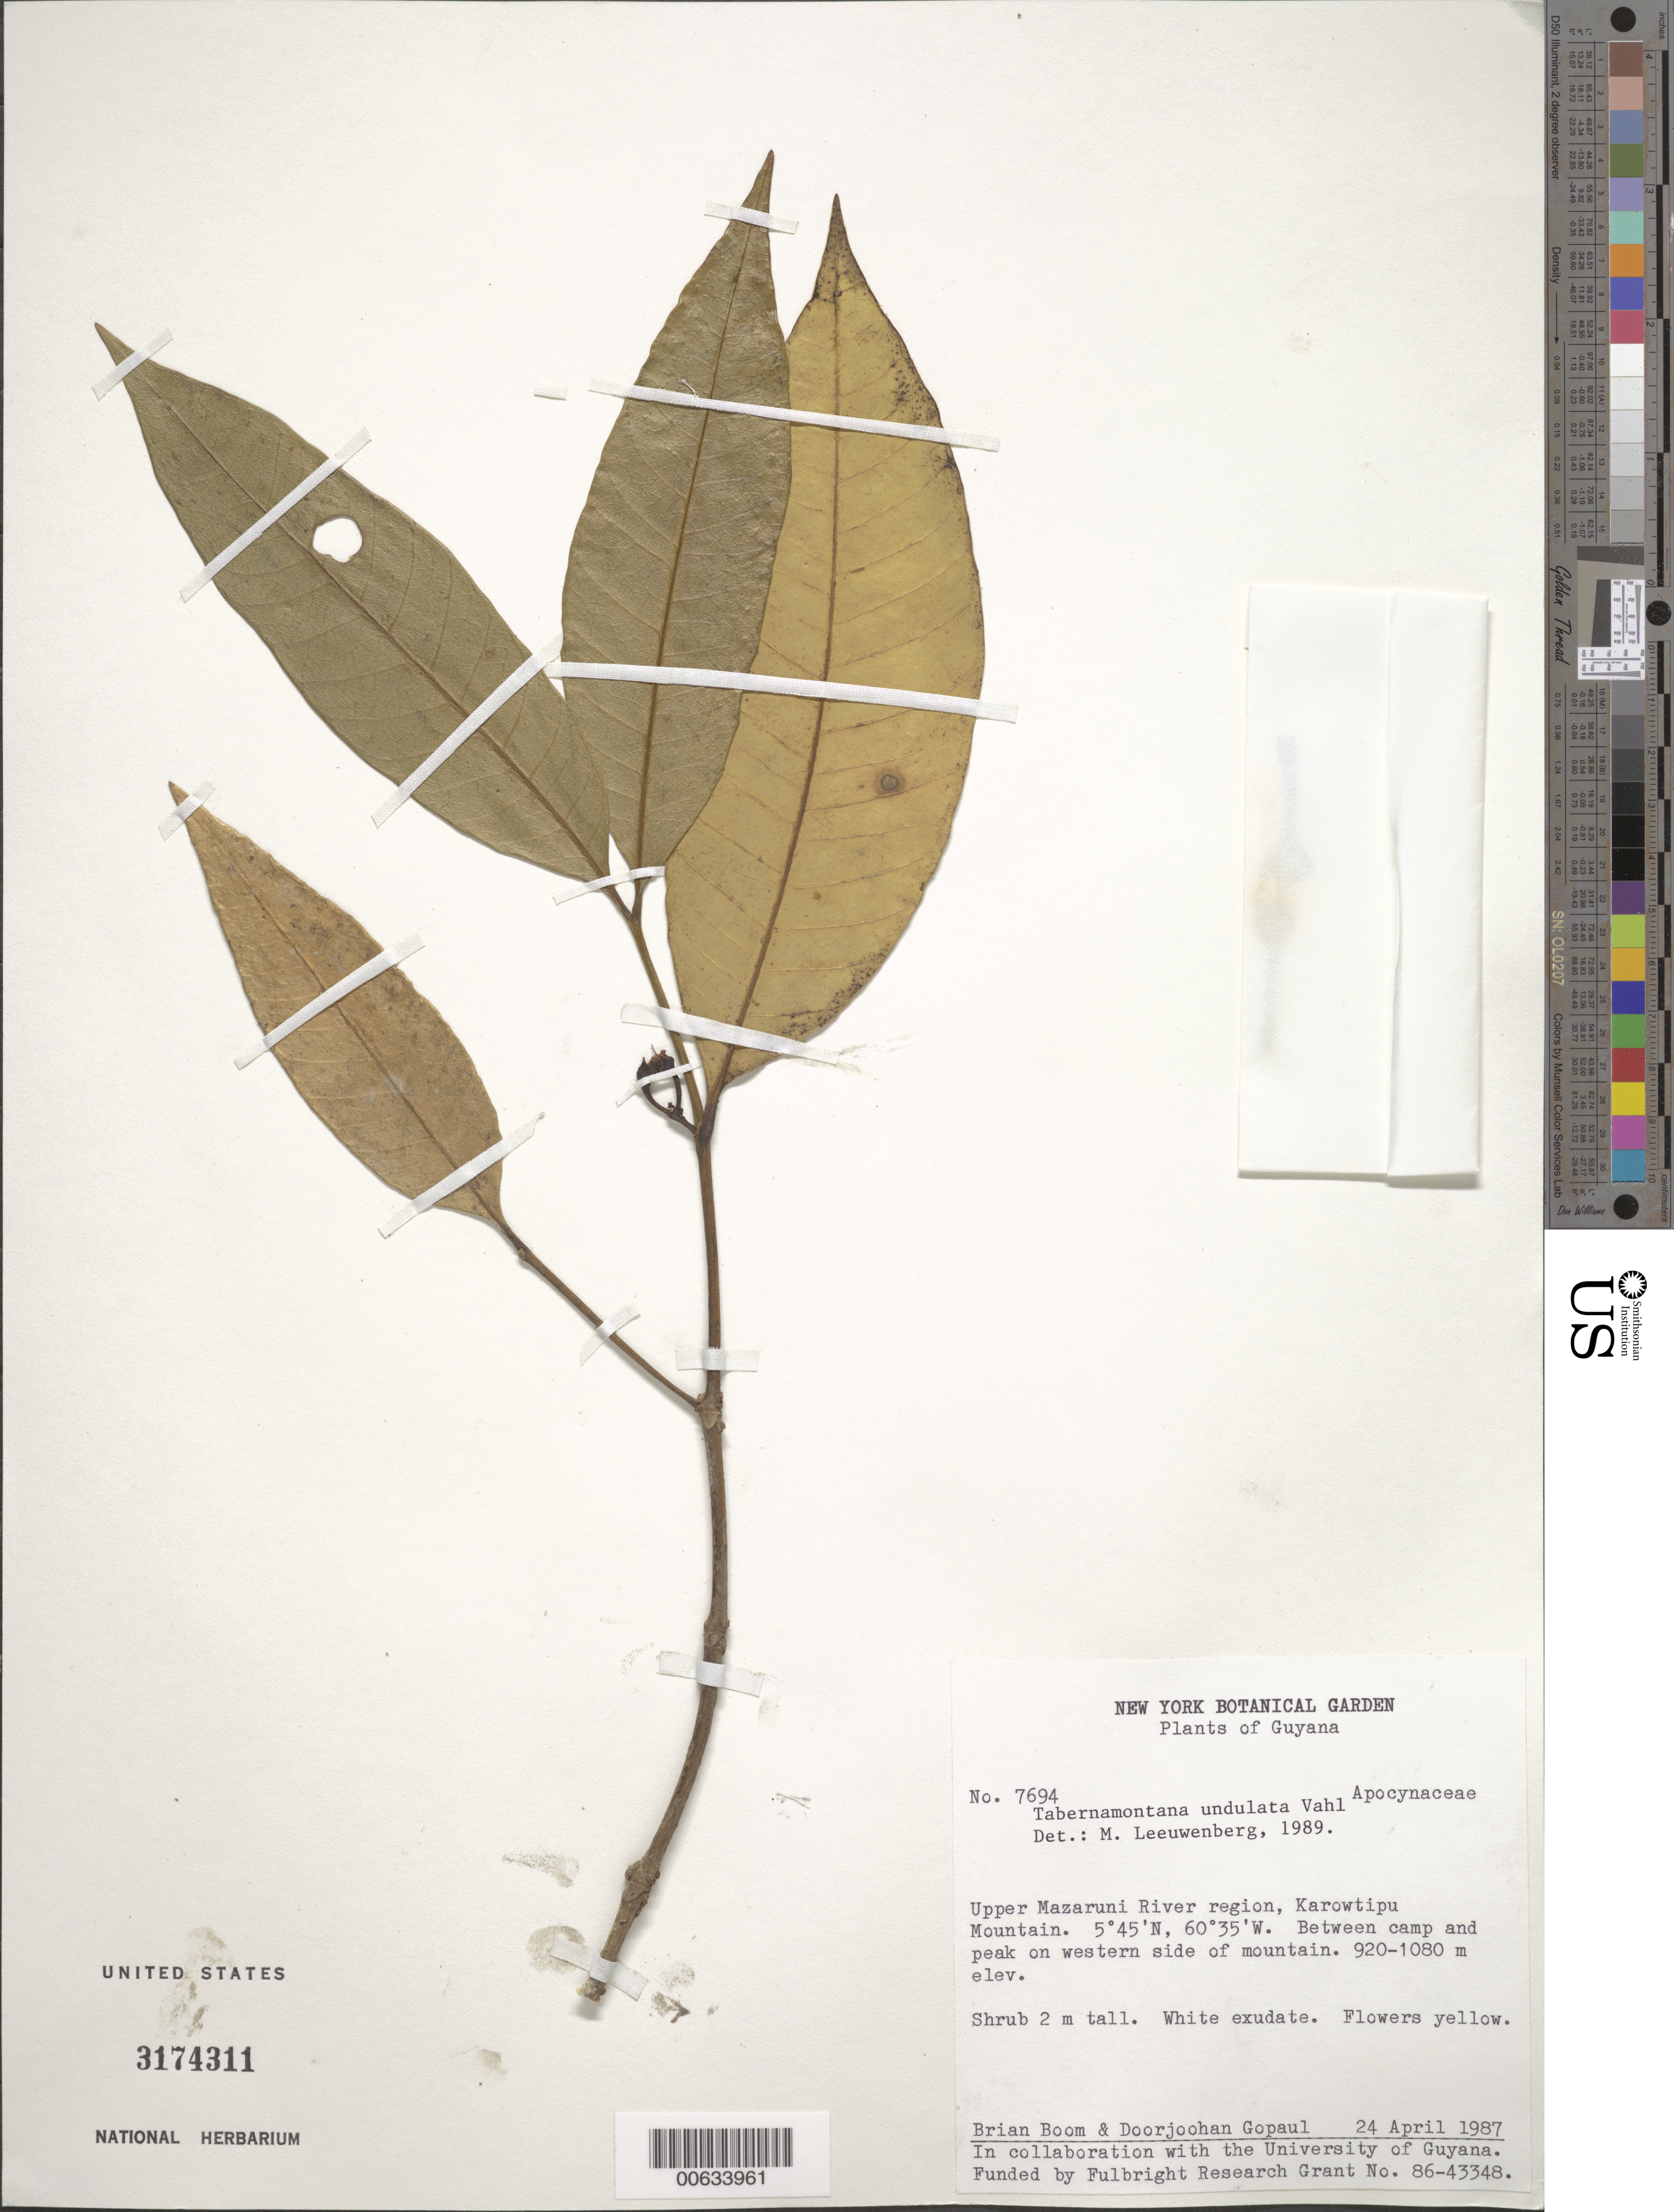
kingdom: Plantae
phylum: Tracheophyta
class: Magnoliopsida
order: Gentianales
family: Apocynaceae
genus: Tabernaemontana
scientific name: Tabernaemontana undulata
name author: Vahl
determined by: Leeuwenberg, A. J. M.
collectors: B. M. Boom & D. Gopaul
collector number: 7694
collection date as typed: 24-Apr-87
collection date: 1987-04-24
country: Guyana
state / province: Cuyuni-Mazaruni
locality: Upper Mazaruni River region, Karowtipu Mountain. Between camp and peak on western side of mountain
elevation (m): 920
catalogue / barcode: US 3174311